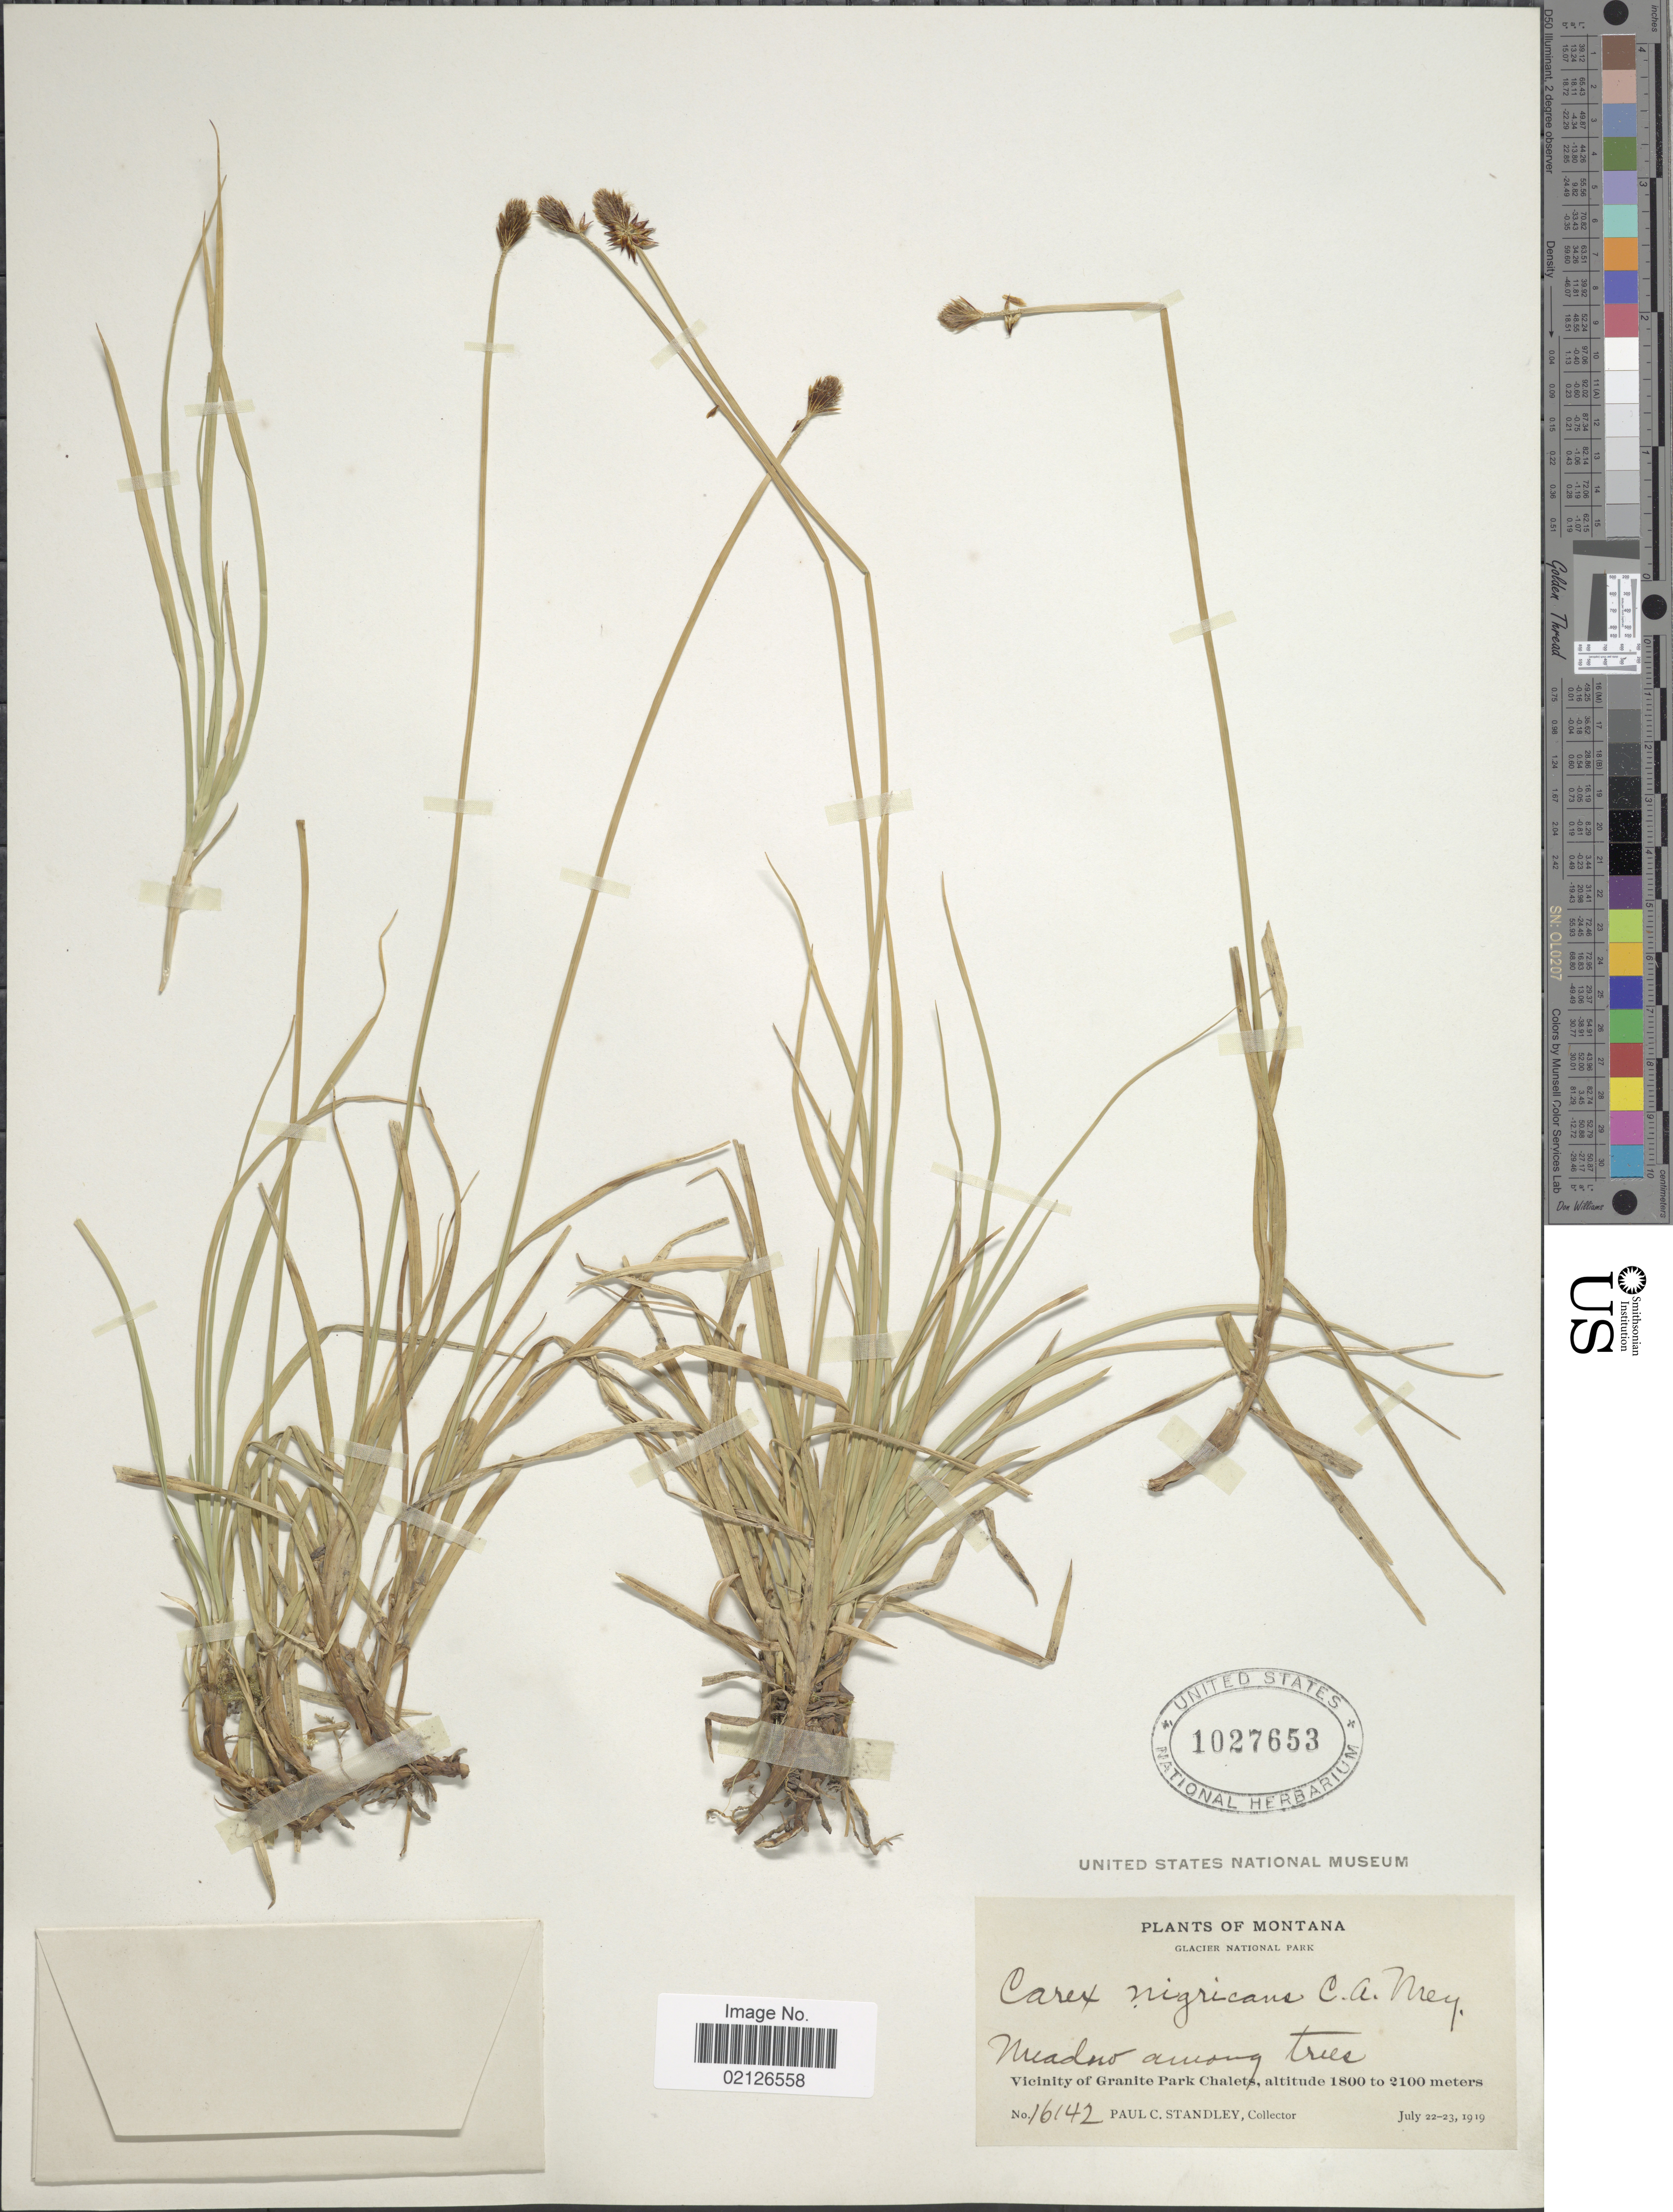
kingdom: Plantae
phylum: Tracheophyta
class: Liliopsida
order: Poales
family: Cyperaceae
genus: Carex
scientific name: Carex nigricans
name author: C.A. Mey.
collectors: P. C. Standley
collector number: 16142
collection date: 1919-07-22/1919-07-23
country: United States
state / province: Montana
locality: Meadow among trees, vicinity of Granite Park Chalets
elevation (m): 1800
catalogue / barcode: US 1027653